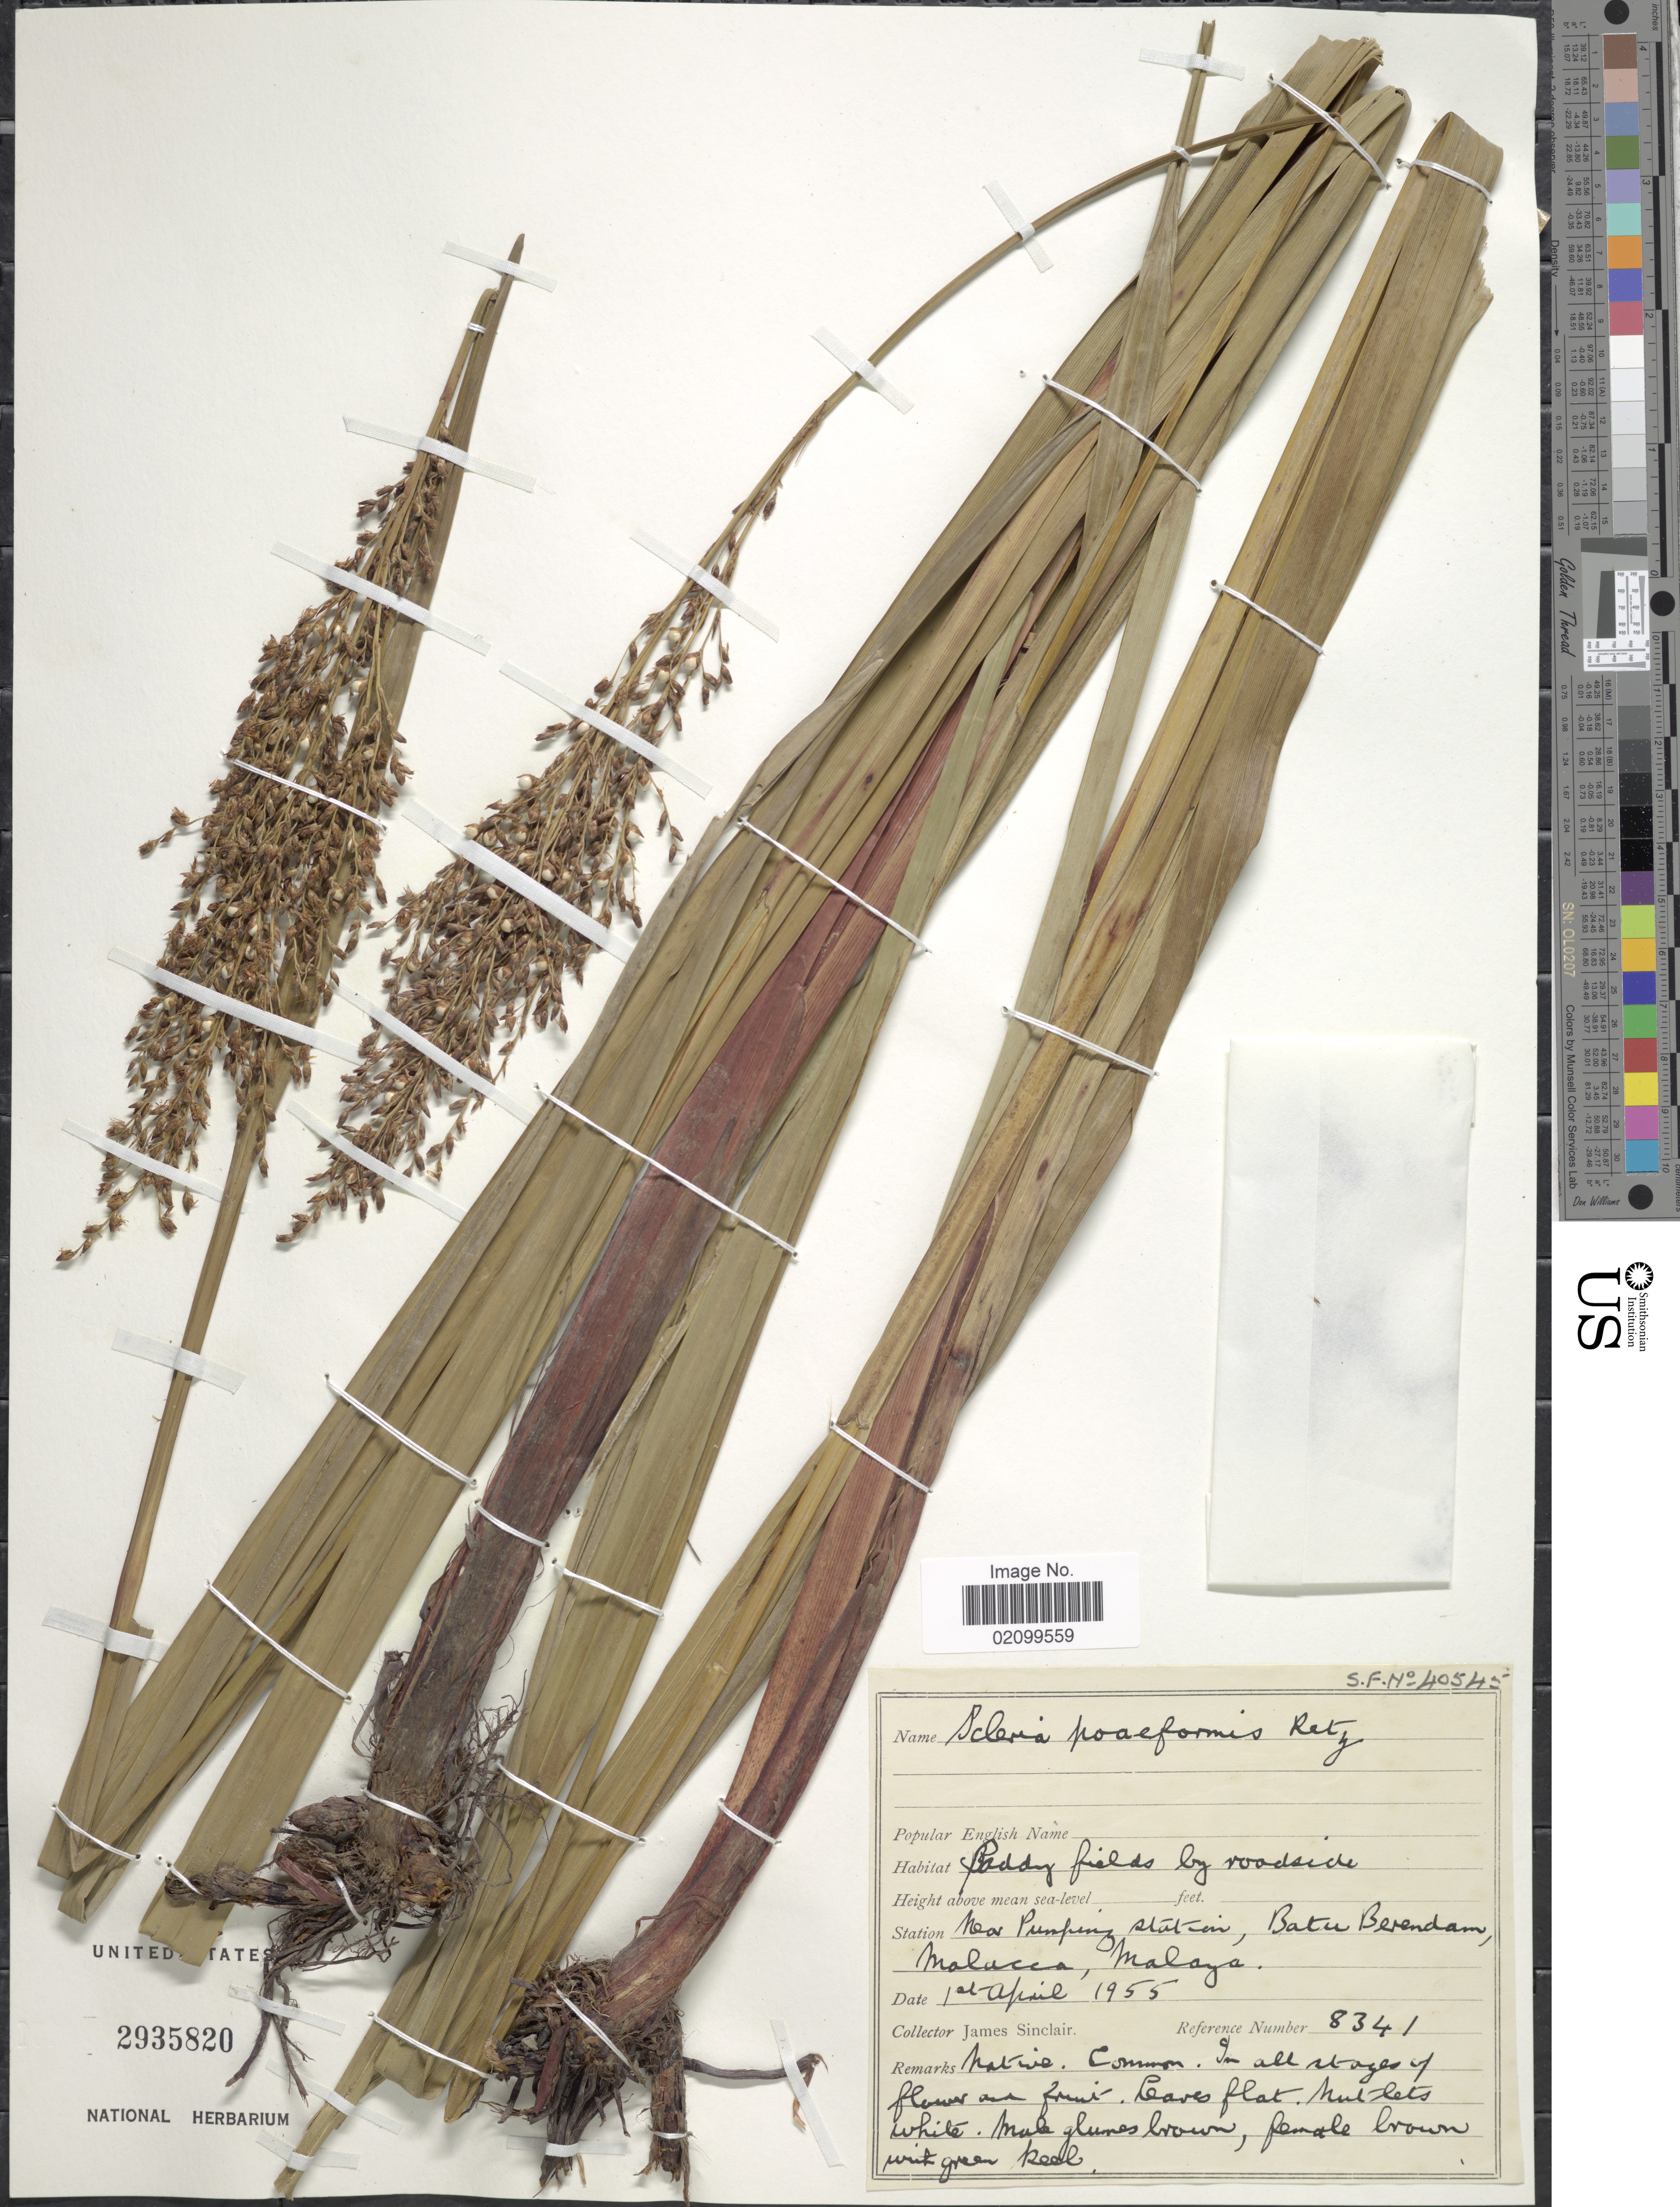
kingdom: Plantae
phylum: Tracheophyta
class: Liliopsida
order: Poales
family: Cyperaceae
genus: Scleria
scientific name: Scleria poiformis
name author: Retz.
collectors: J. Sinclair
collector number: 8341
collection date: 1955-04-01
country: Malaysia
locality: Near Pumping station, Batu Berendam, Malacca, Malaya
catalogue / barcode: US 2935820